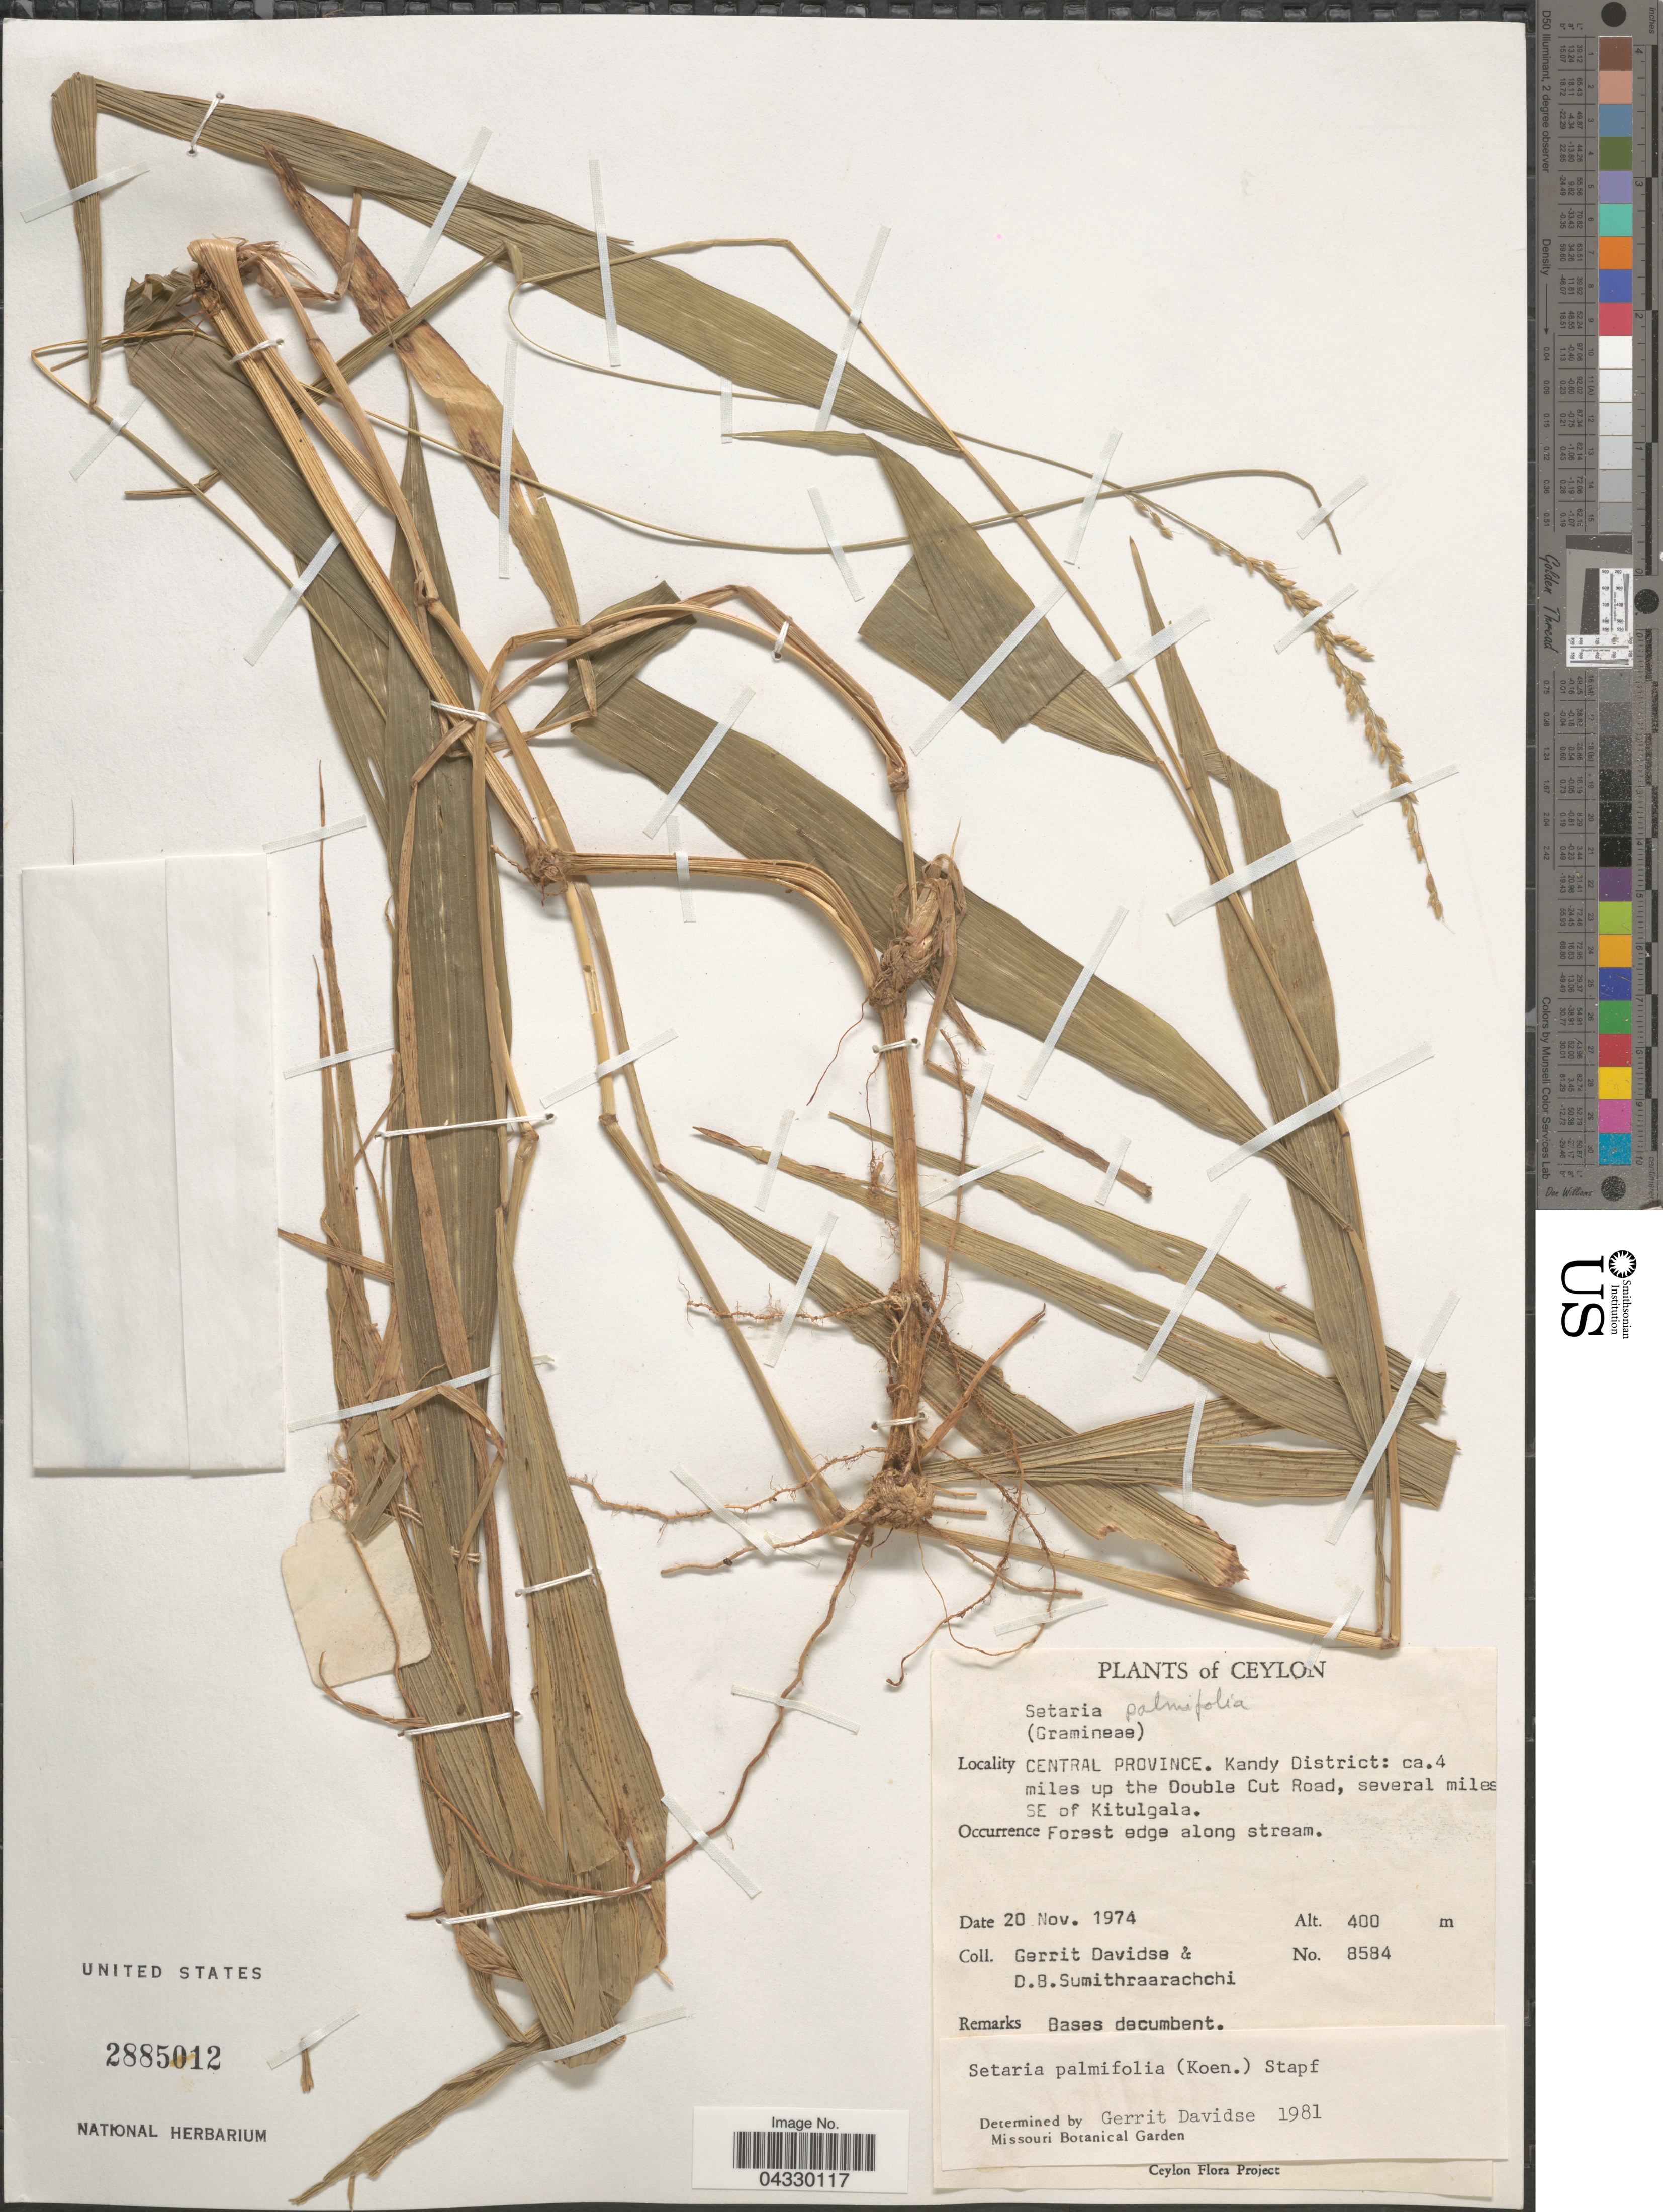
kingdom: Plantae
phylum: Tracheophyta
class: Liliopsida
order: Poales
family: Poaceae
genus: Setaria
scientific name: Setaria palmifolia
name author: (J. Koenig) Stapf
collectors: G. Davidse & D. B. Sumithraarachchi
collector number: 8584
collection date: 1974-11-20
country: Sri Lanka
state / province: Central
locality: Ceylon. Kandy District: ca. 4 miles up the Double Cut Road, several miles SE of Kitulgala.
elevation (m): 400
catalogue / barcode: US 2885012